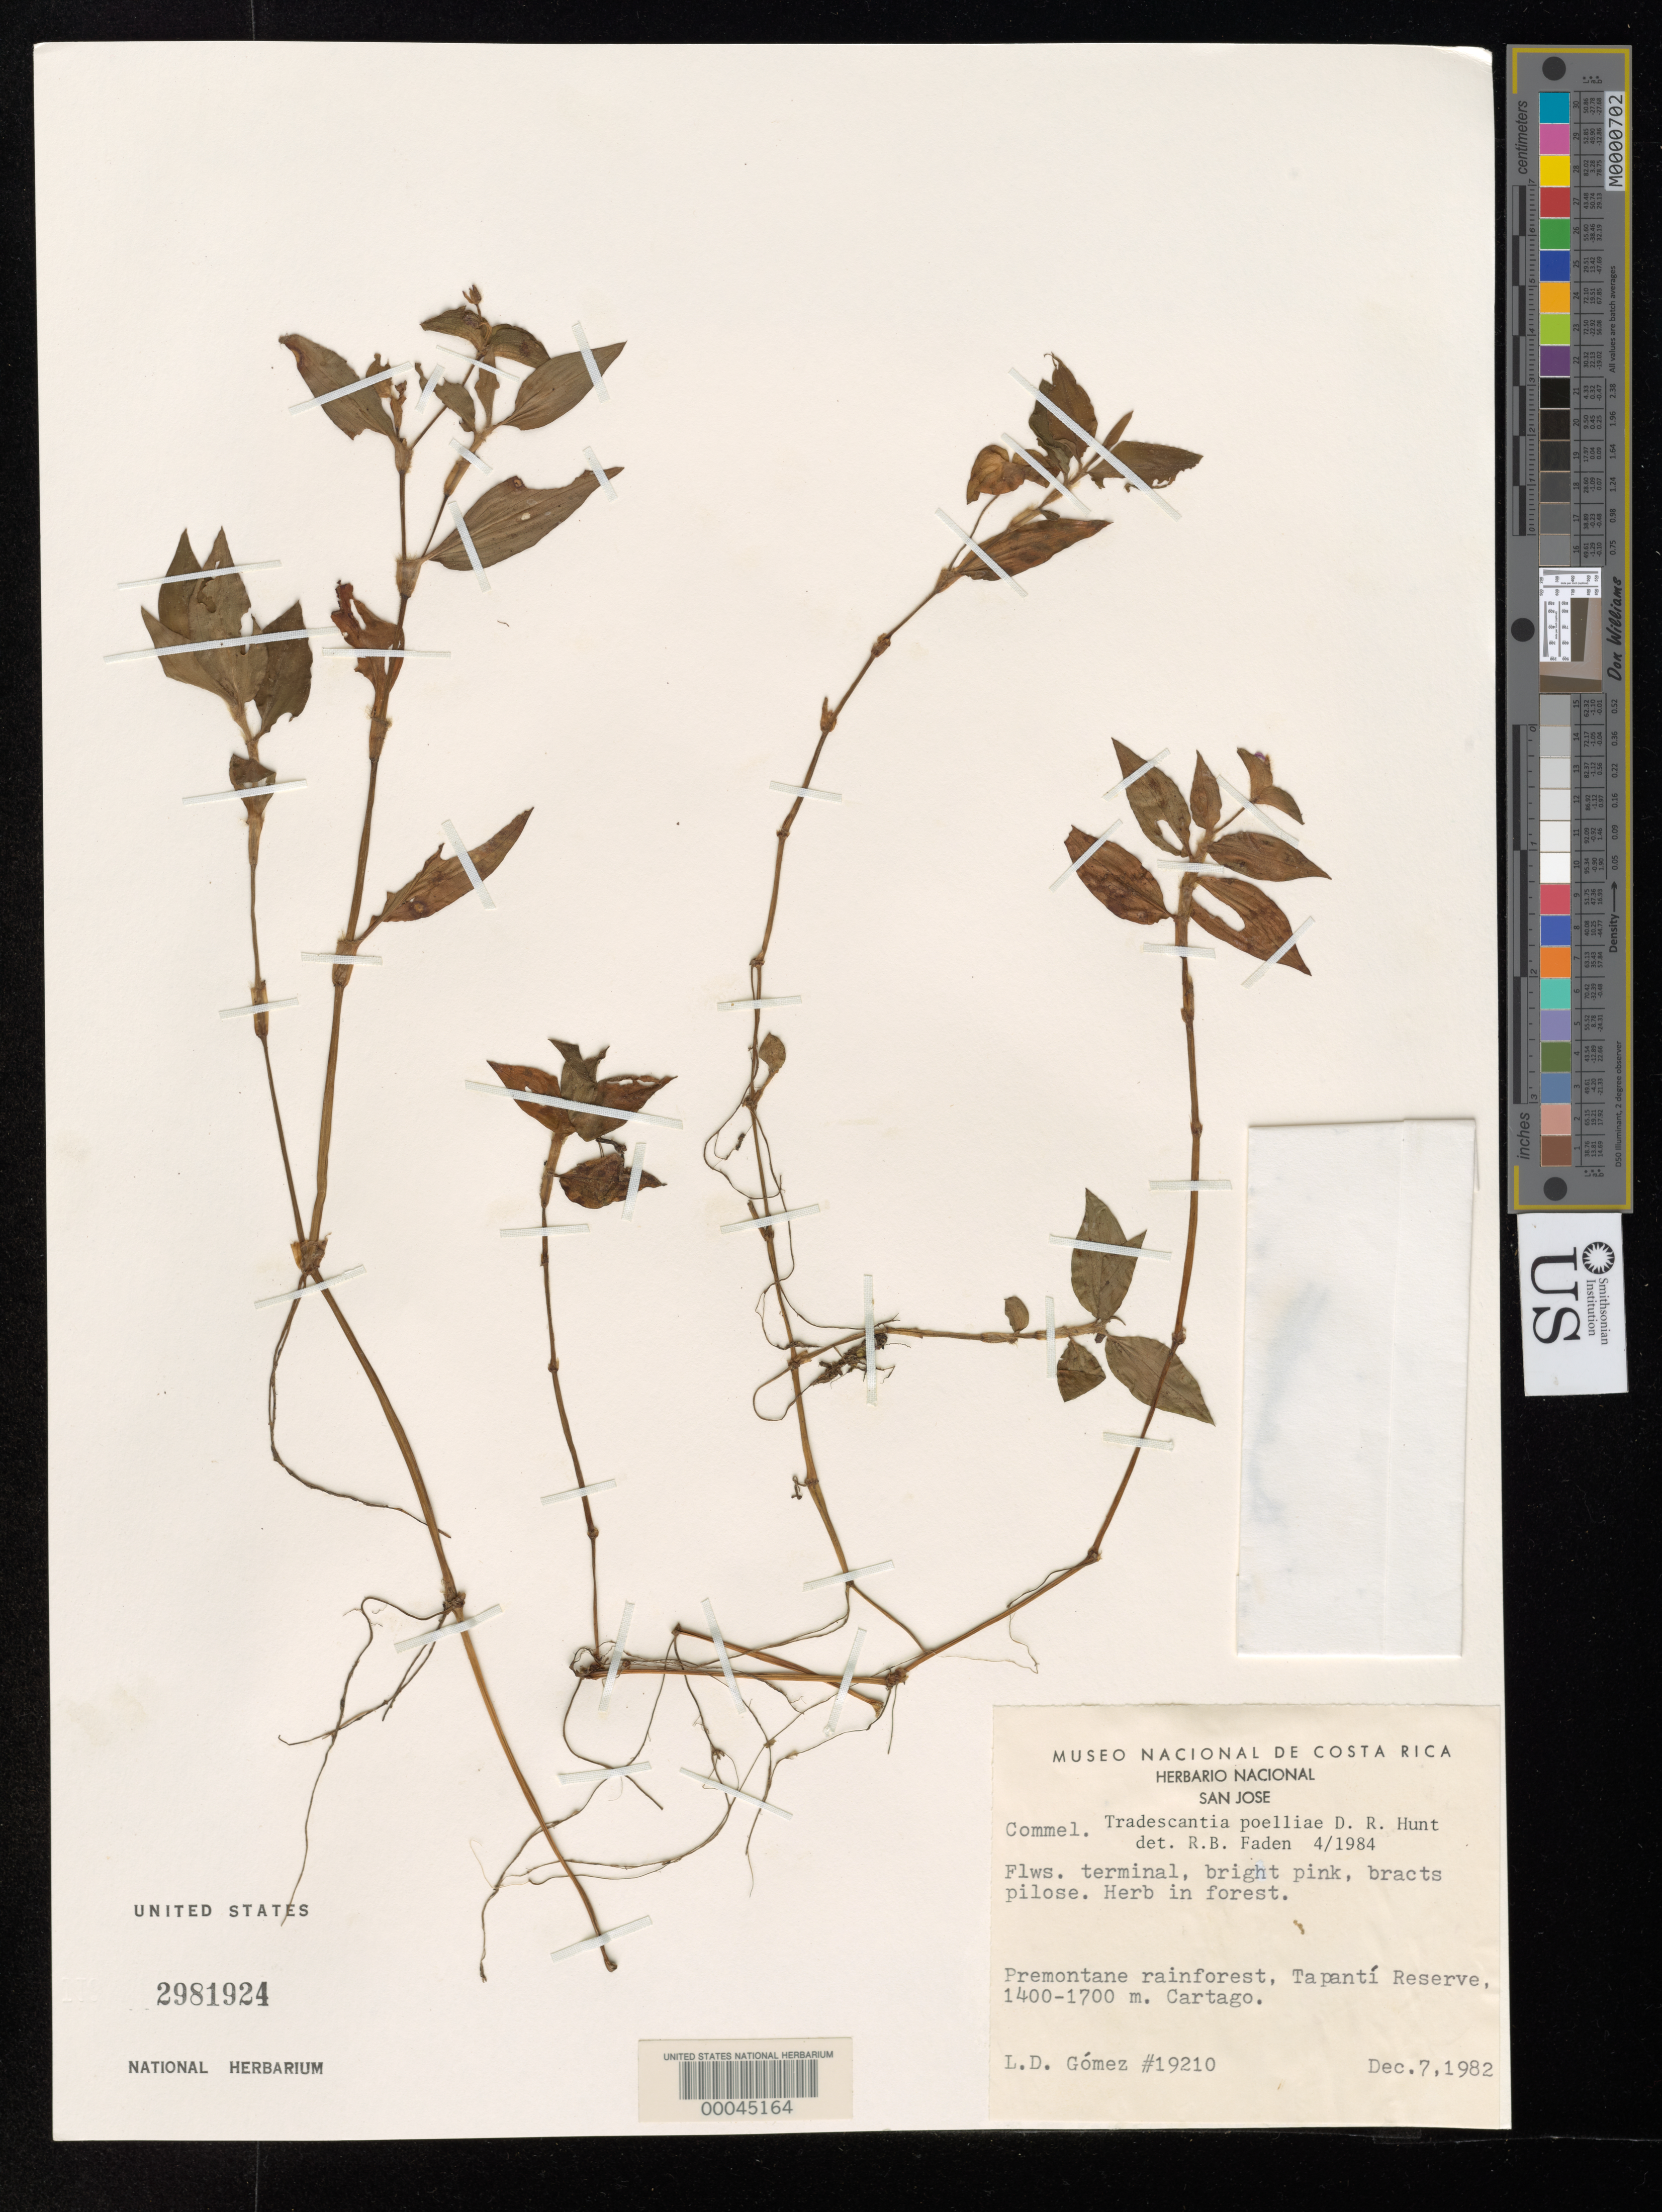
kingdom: Plantae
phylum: Tracheophyta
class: Liliopsida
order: Commelinales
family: Commelinaceae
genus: Tradescantia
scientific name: Tradescantia poelliae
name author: D.R. Hunt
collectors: L. D. Gómez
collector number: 19210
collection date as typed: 07 Dec 1982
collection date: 1982-12-07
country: Costa Rica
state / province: San José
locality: Tapanti reserve, cartago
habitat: Premontane forest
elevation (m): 1400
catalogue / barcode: US 2981924